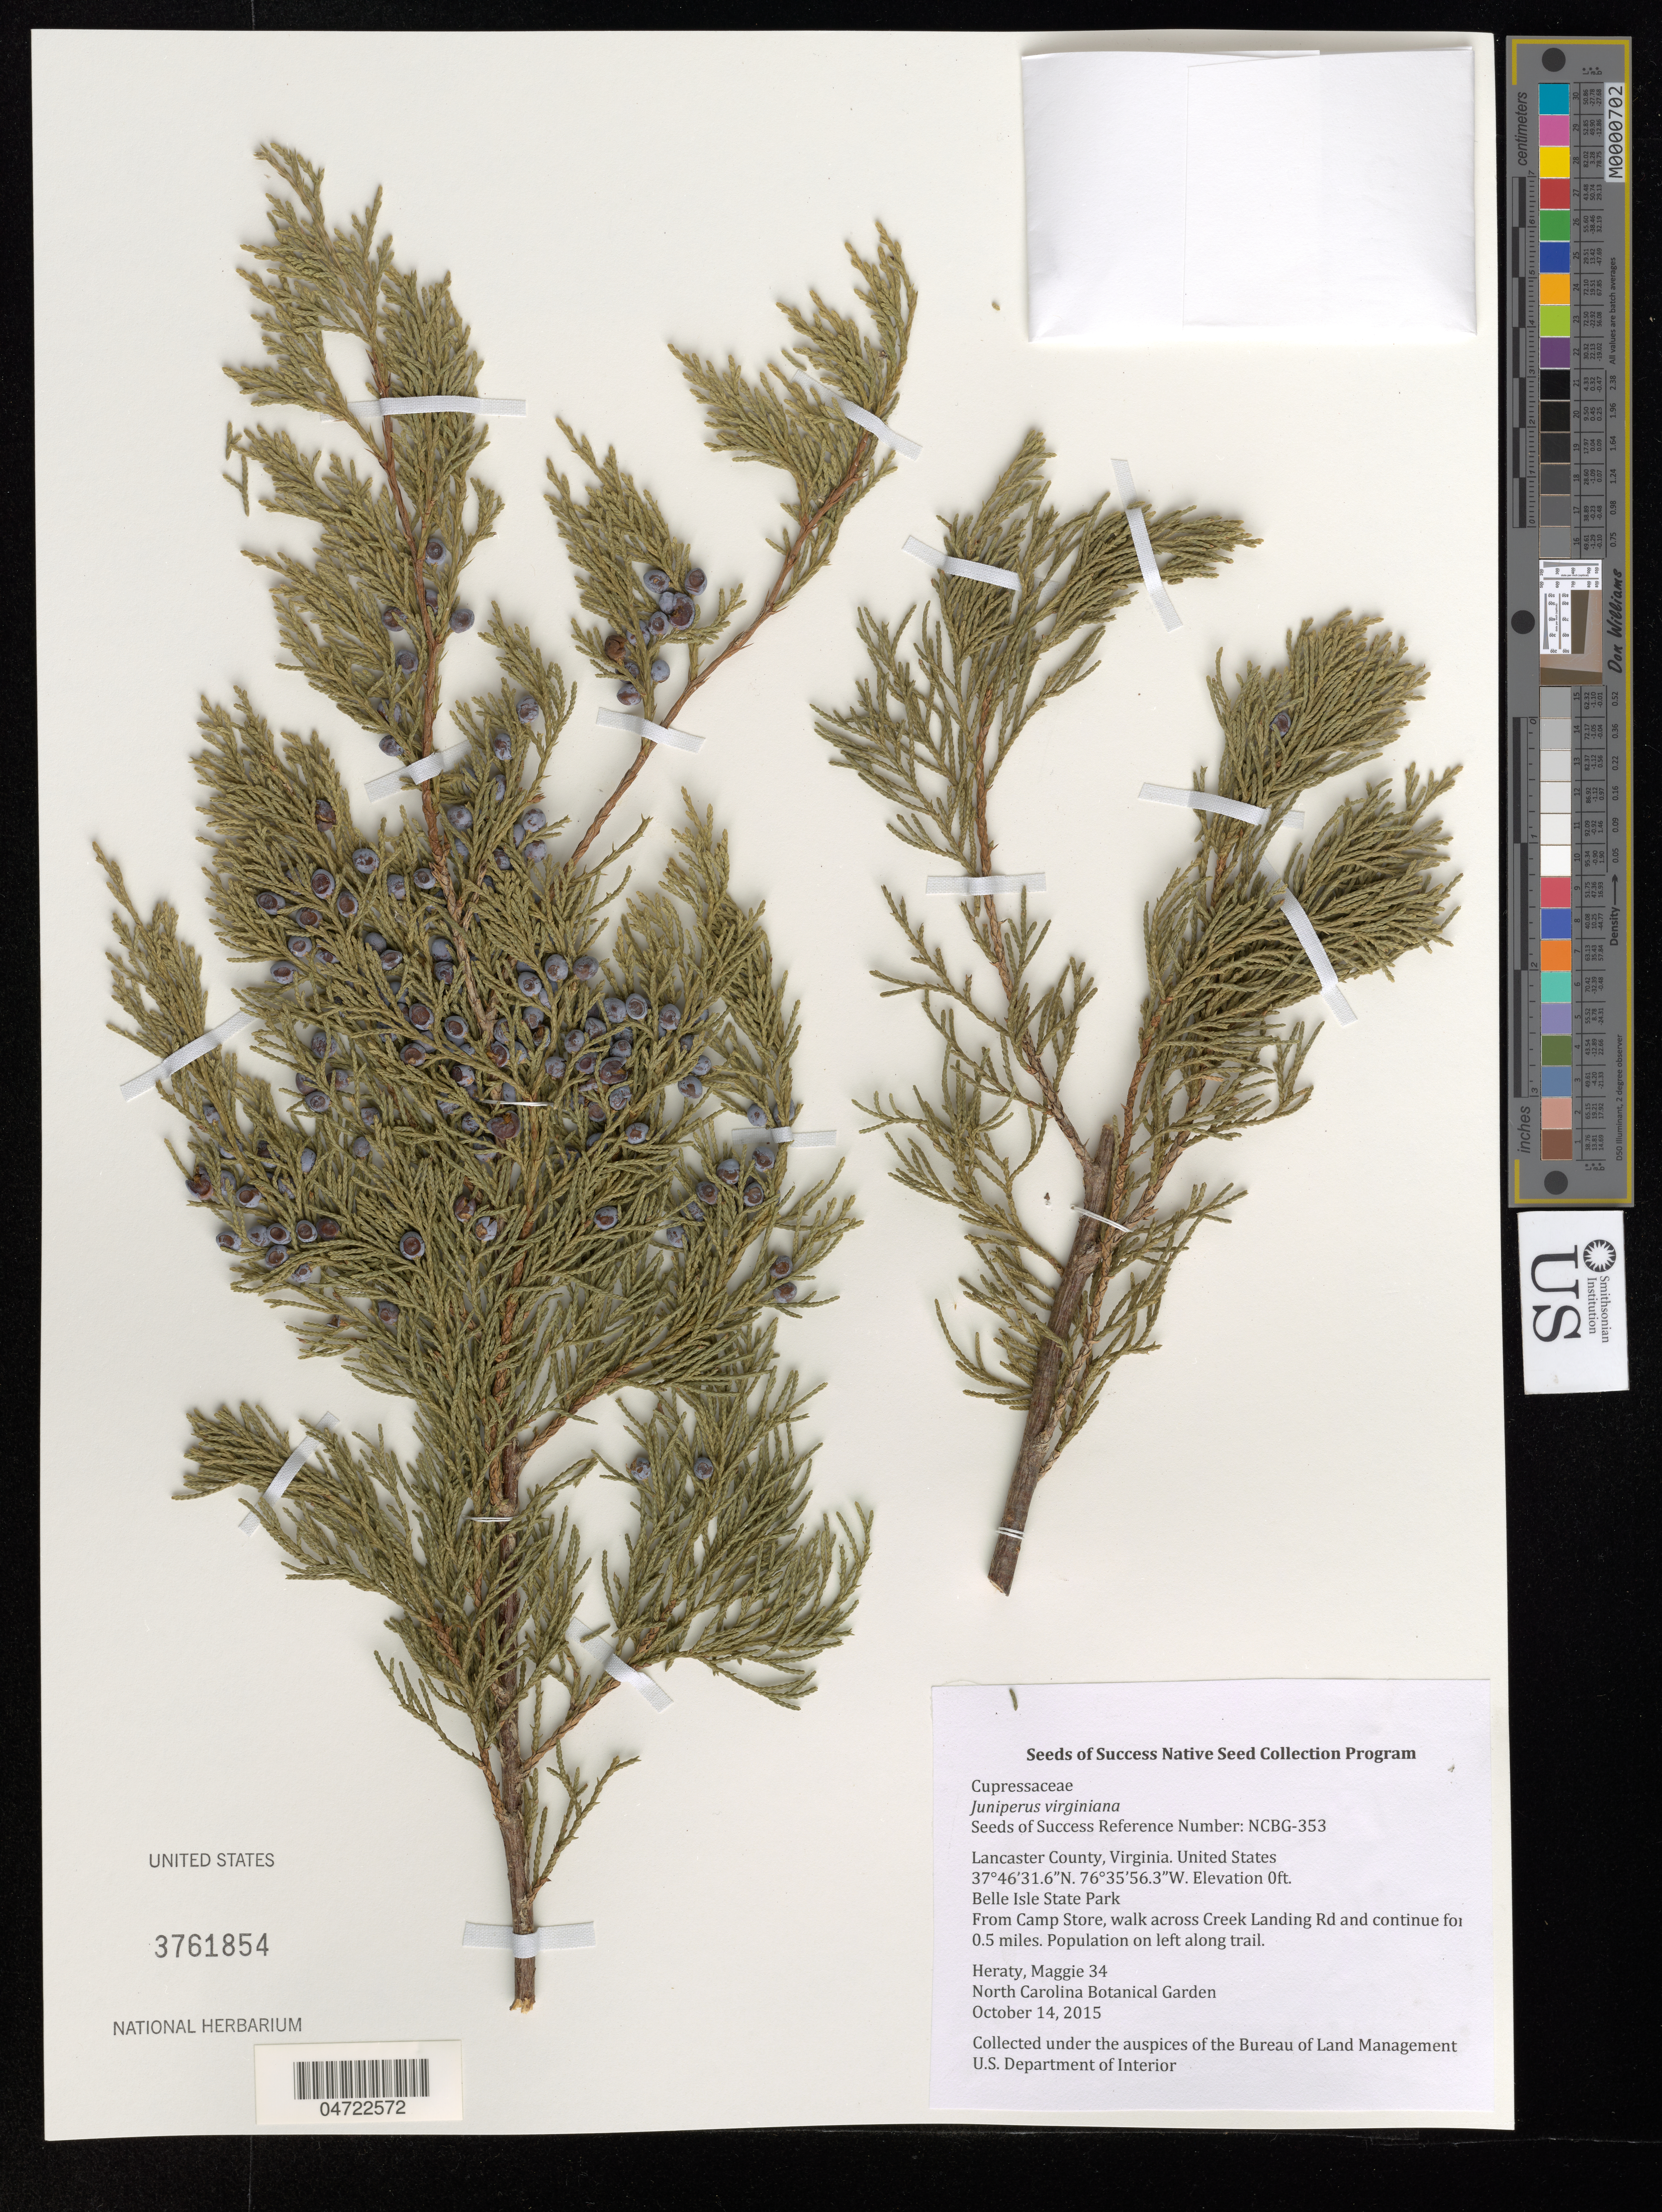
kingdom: Plantae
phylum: Tracheophyta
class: Pinopsida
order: Pinales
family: Cupressaceae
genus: Juniperus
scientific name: Juniperus virginiana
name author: L.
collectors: M. Heraty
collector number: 34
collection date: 2015-10-14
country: United States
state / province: Virginia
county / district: Lancaster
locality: Lancaster County. Belle Isle State Park. From Camp Store, walk across Creek Landing Rd and continue for 0.5 miles. Population on left along trail.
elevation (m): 0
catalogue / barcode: US 3761854